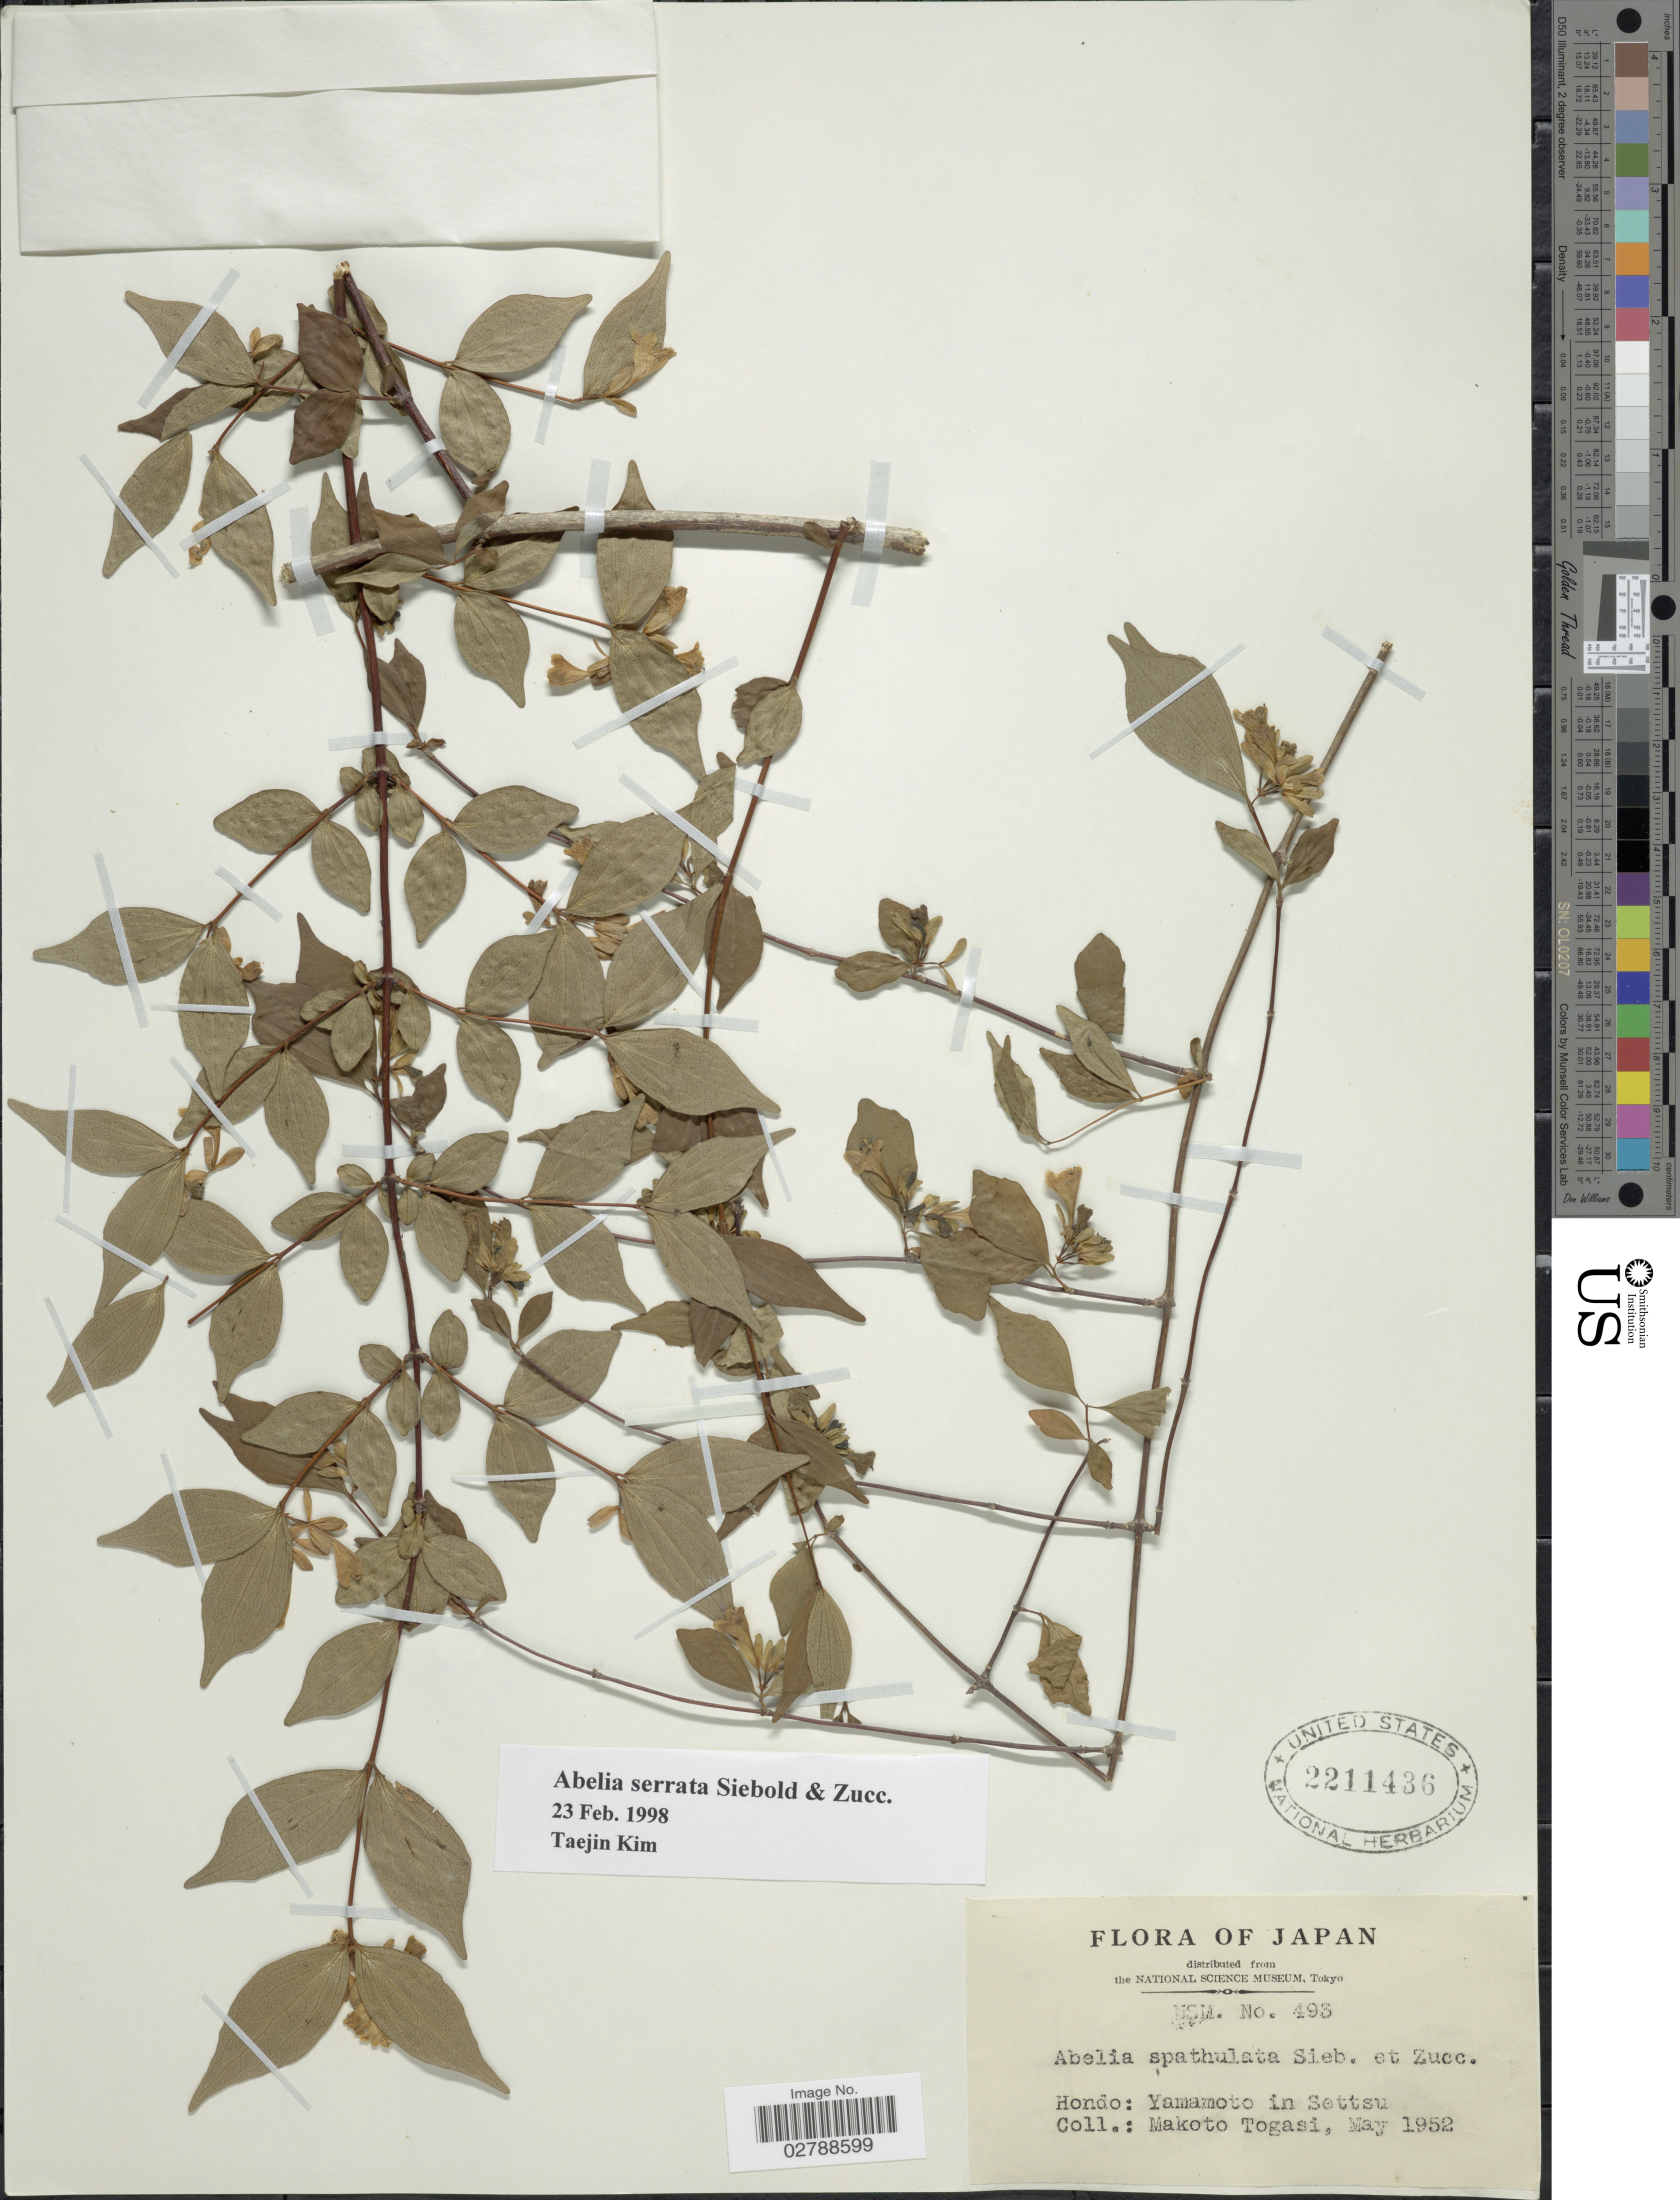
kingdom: Plantae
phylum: Tracheophyta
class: Magnoliopsida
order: Dipsacales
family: Caprifoliaceae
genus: Abelia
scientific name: Abelia serrata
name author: Siebold & Zucc.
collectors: M. Togasi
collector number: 493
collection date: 1952-05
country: Japan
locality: Hondo: Yamamoto in Settsu.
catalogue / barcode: US 2211436